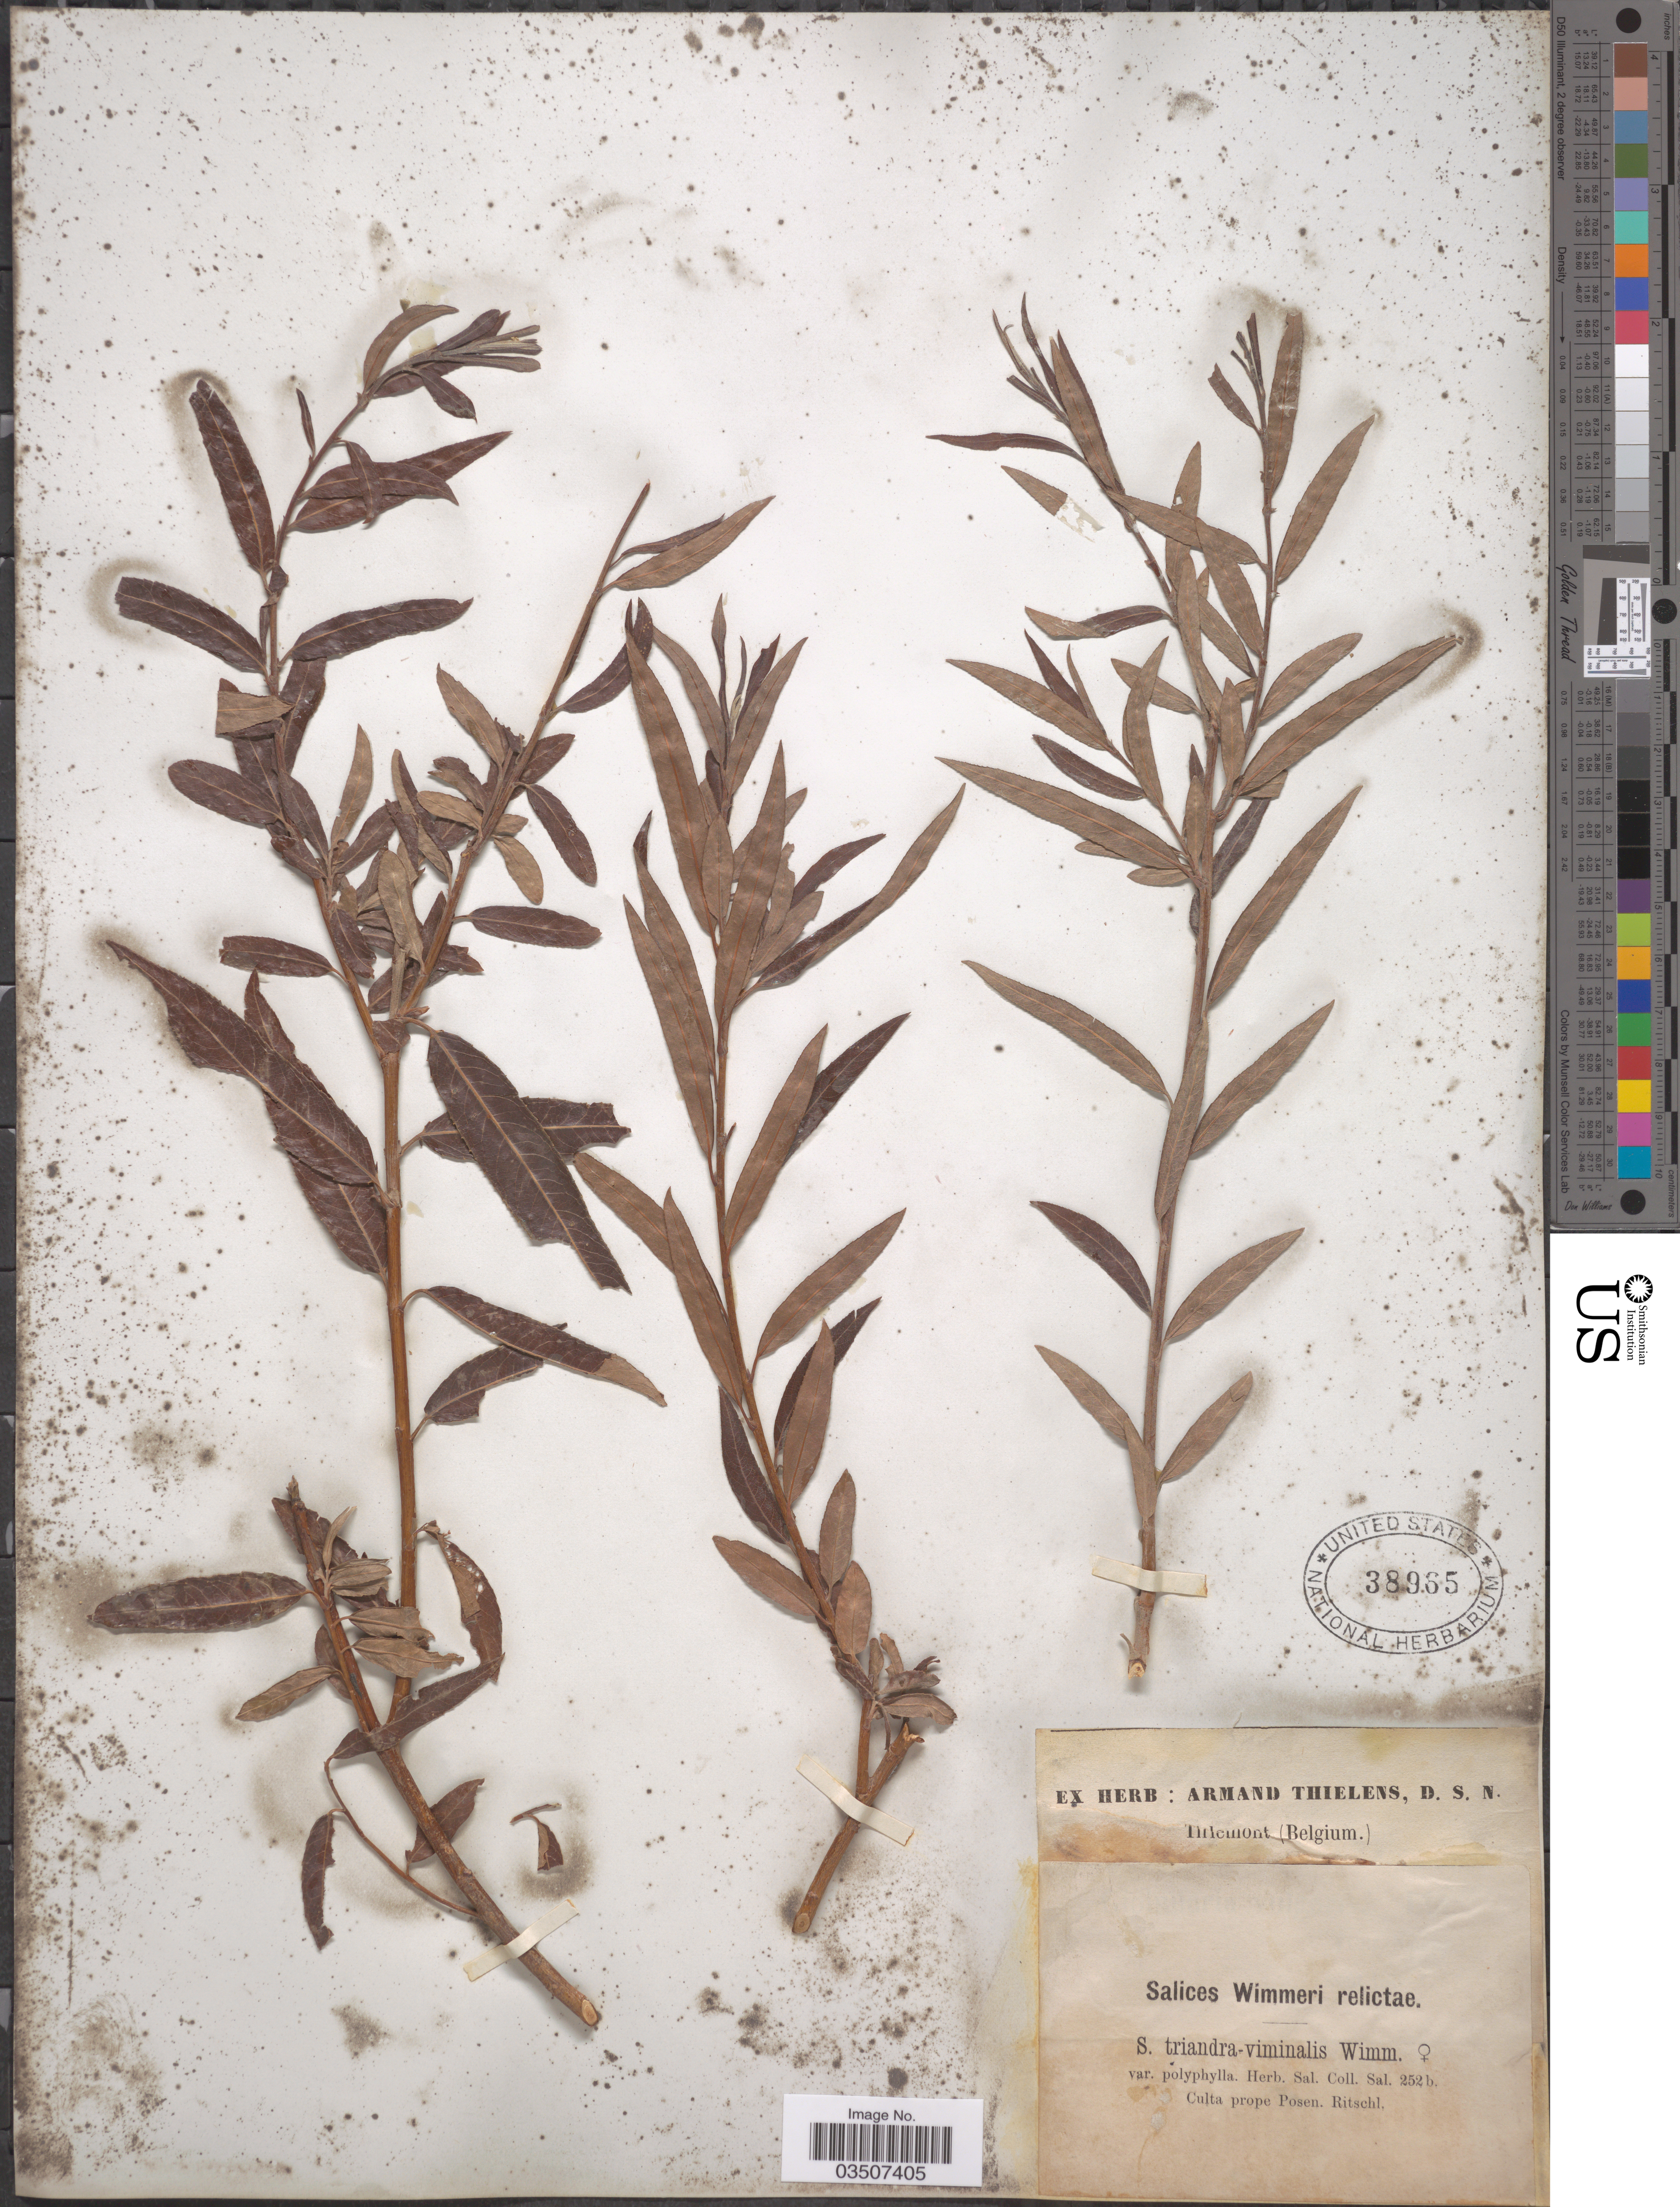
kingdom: Plantae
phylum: Tracheophyta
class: Magnoliopsida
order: Malpighiales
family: Salicaceae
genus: Salix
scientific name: Salix triandra x S. viminalis L.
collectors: ex herb. Armand Thielens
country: Poland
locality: Prope Posen. Ritschl.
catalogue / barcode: US 38965